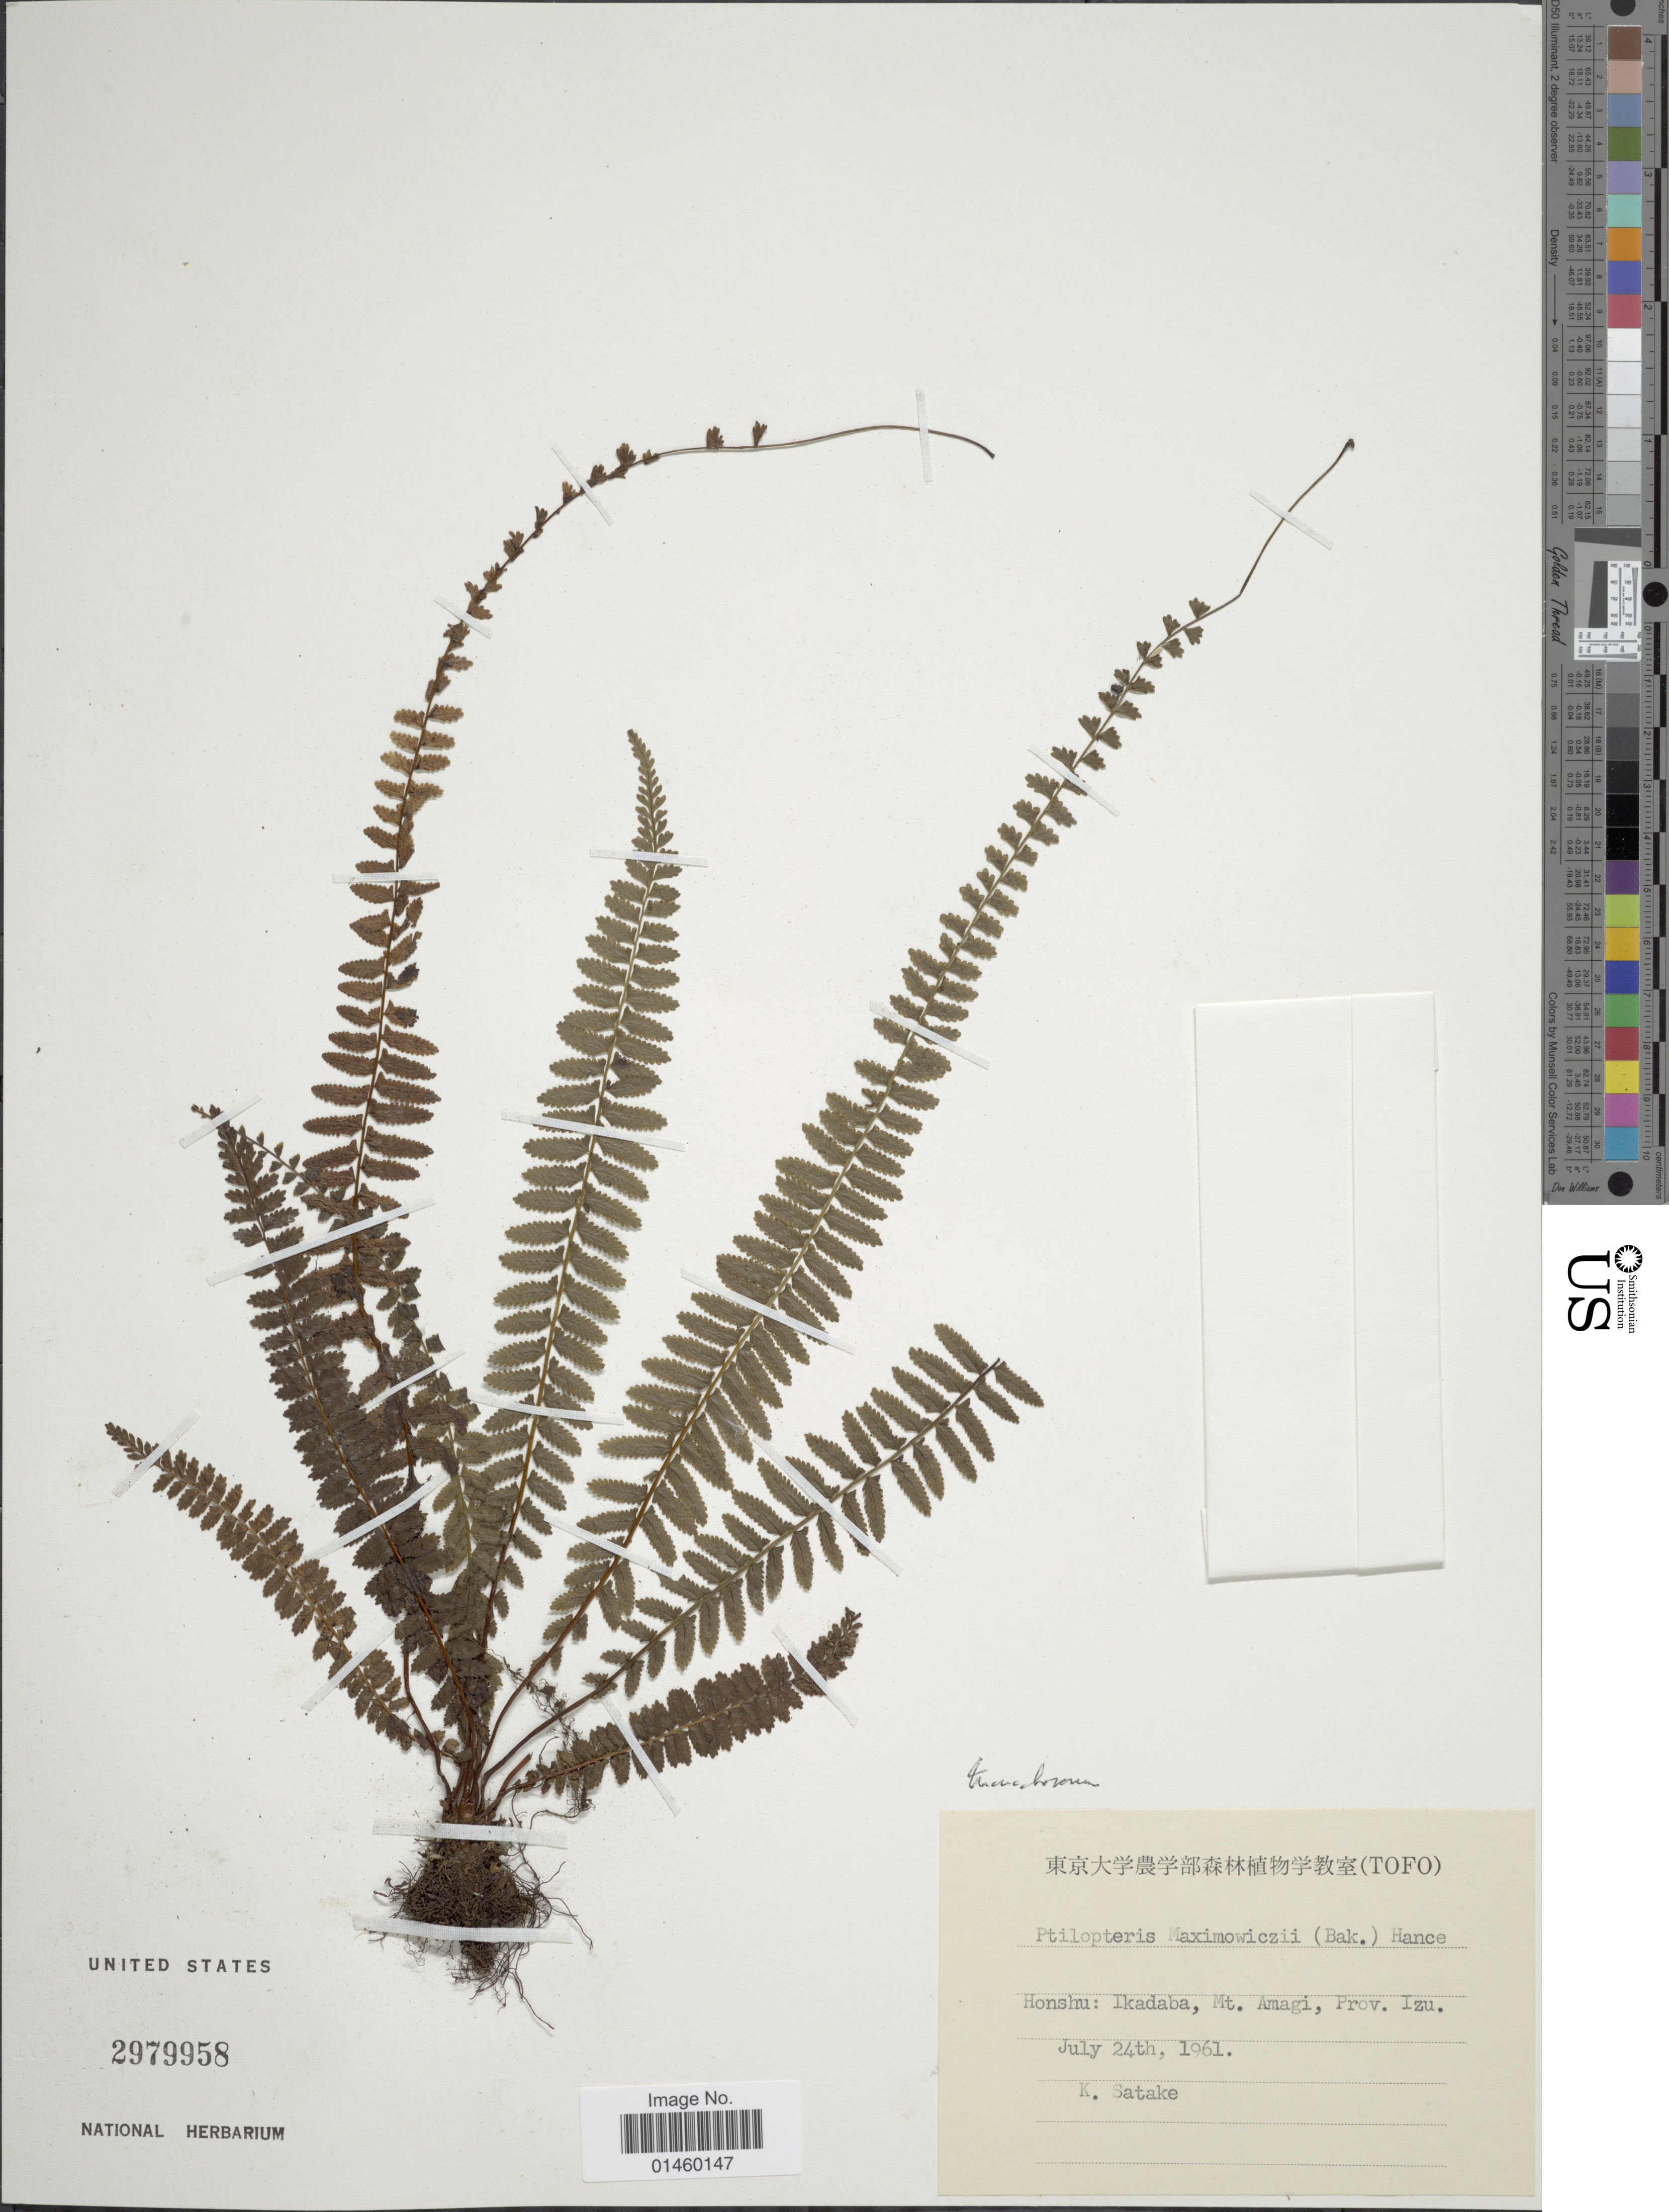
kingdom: Plantae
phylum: Tracheophyta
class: Polypodiopsida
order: Polypodiales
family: Dennstaedtiaceae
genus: Monachosorum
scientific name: Monachosorum maximowiczii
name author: (Baker) Hayata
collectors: K. Satake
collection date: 1961-07-24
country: Japan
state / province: Sizuoka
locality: Honshu: Ikadaba, Mt. Amagi, Prov. Izu.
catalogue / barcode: US 2979958